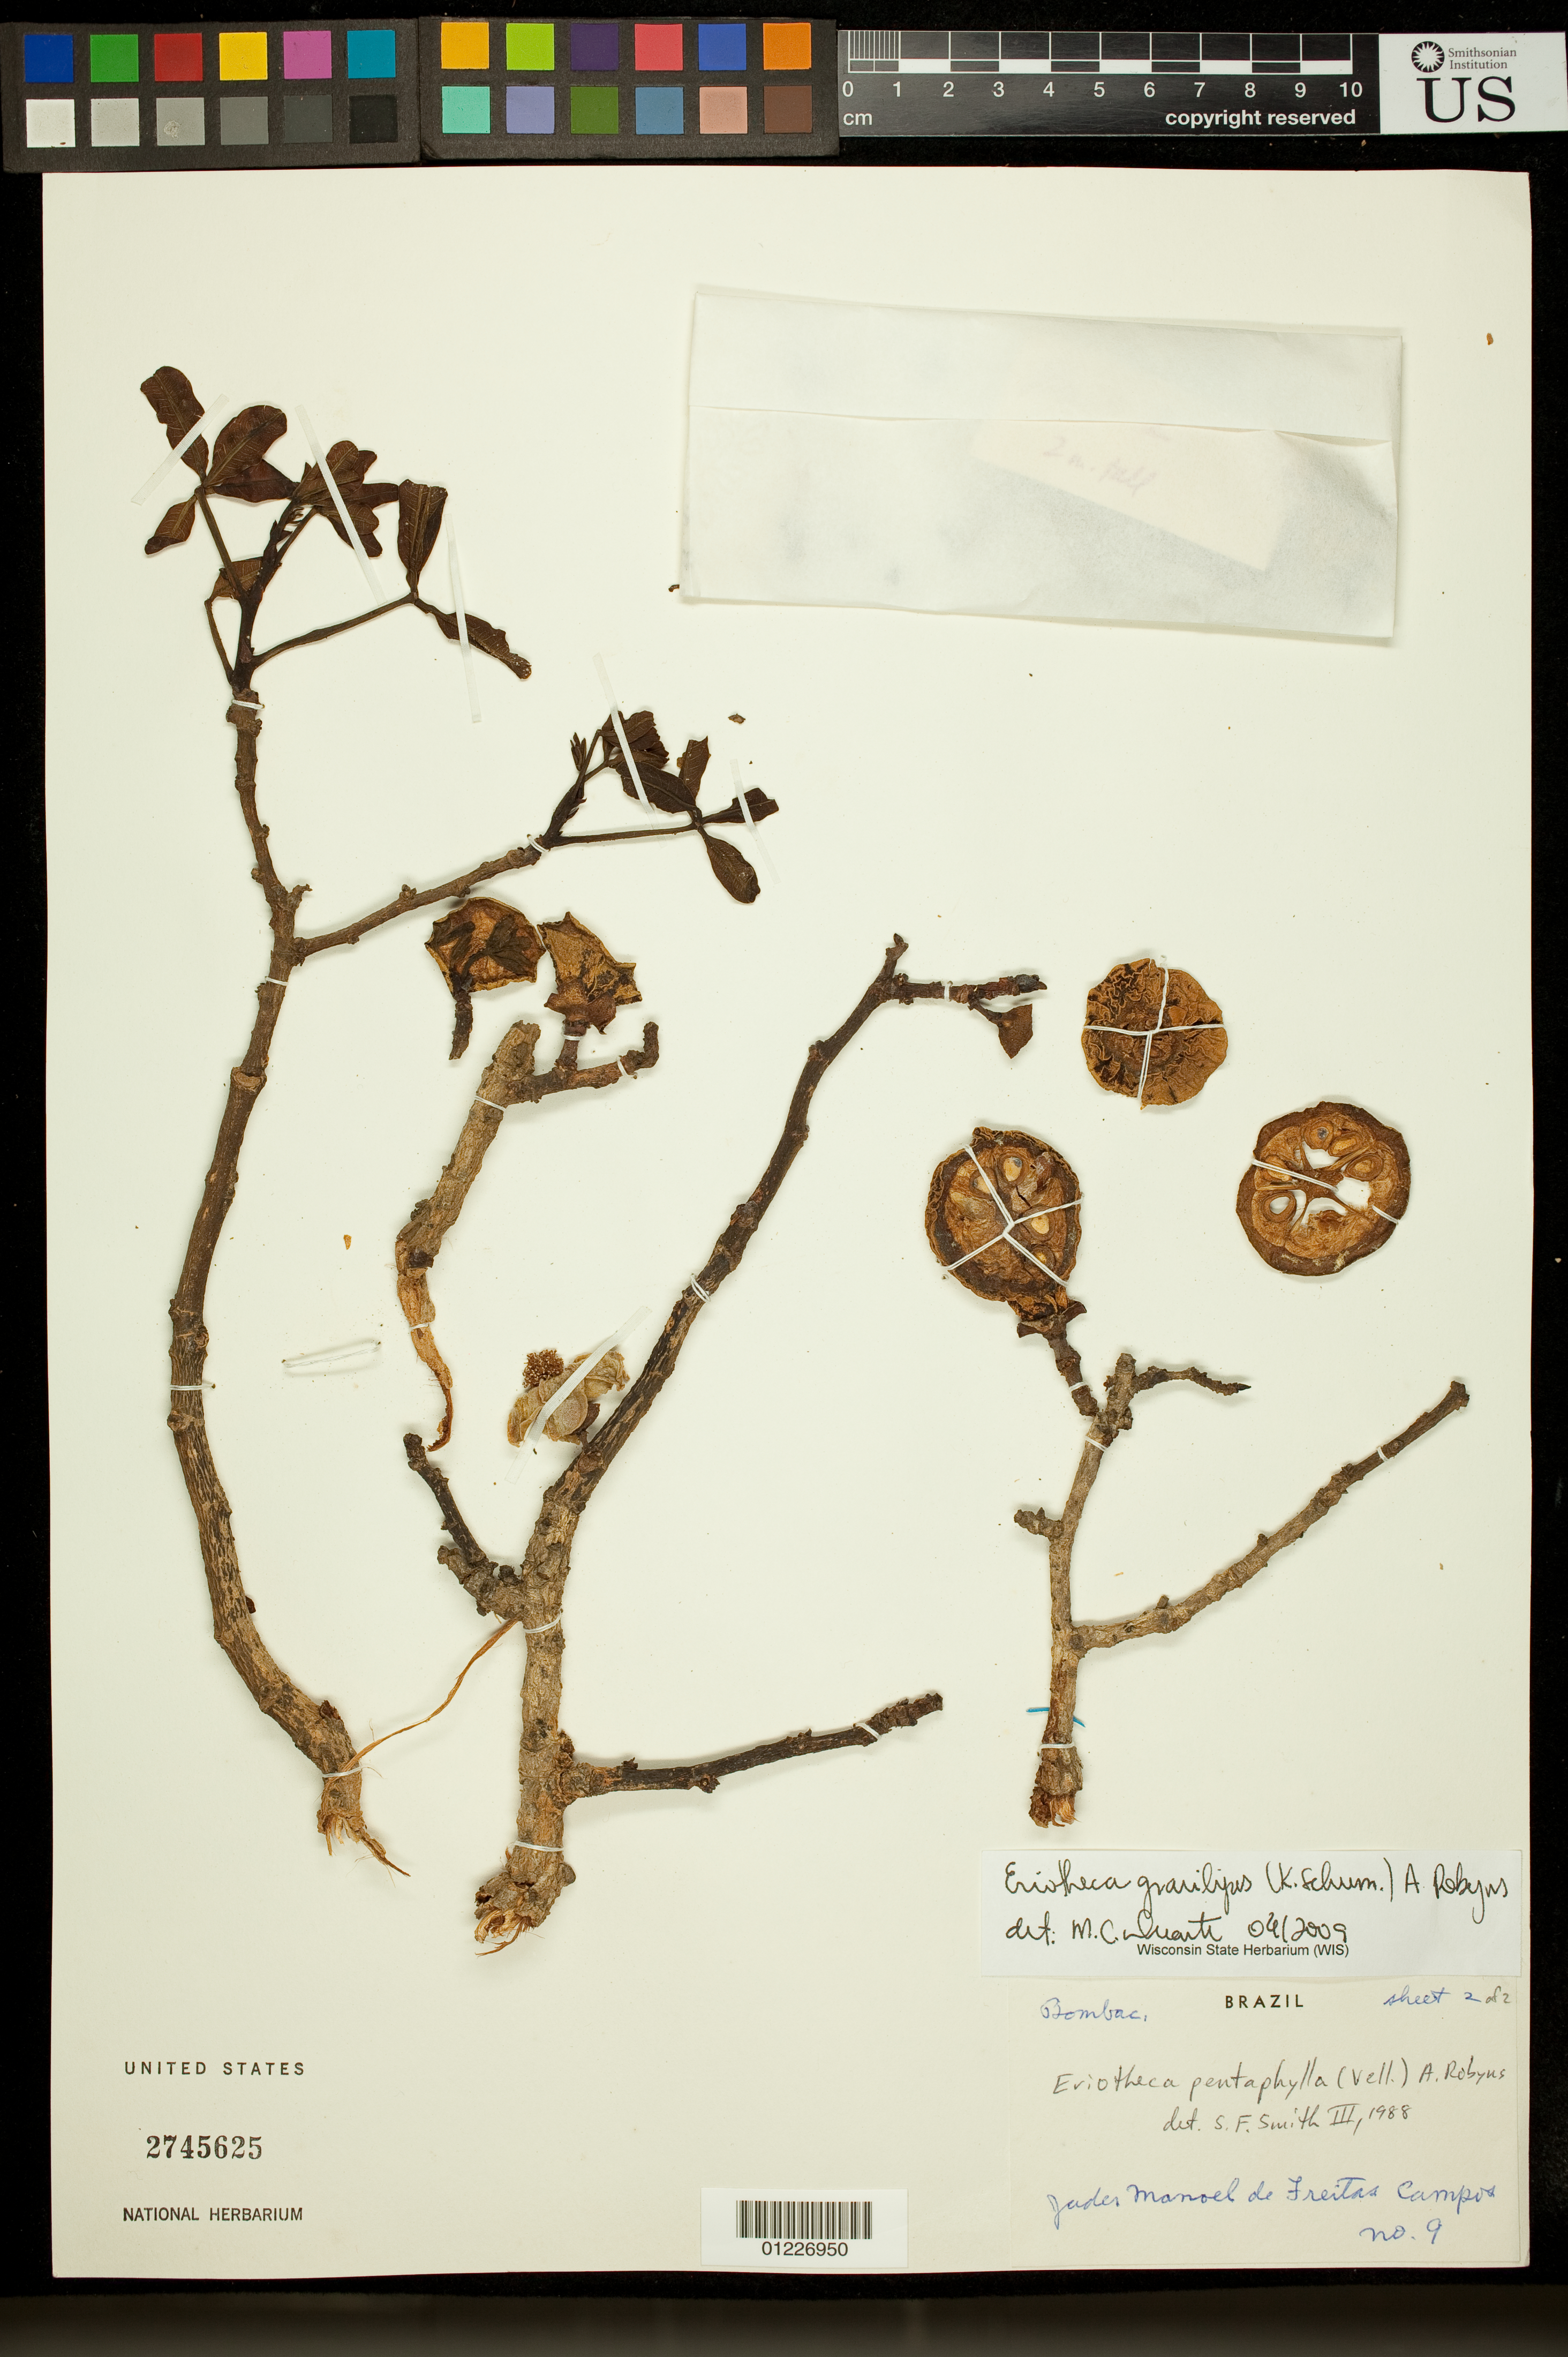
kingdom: Plantae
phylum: Tracheophyta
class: Magnoliopsida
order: Malvales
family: Malvaceae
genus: Pachira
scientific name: Pachira gracilipes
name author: (K. Schum.) V.N. Yoshik. & M.C. Duarte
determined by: Dorr, Laurence J., Curator (BOT), Smithsonian Institution - National Museum of Natural History (UNITED STATES)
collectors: J. M. F. Campos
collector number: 9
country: Brazil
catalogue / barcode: US 2745625